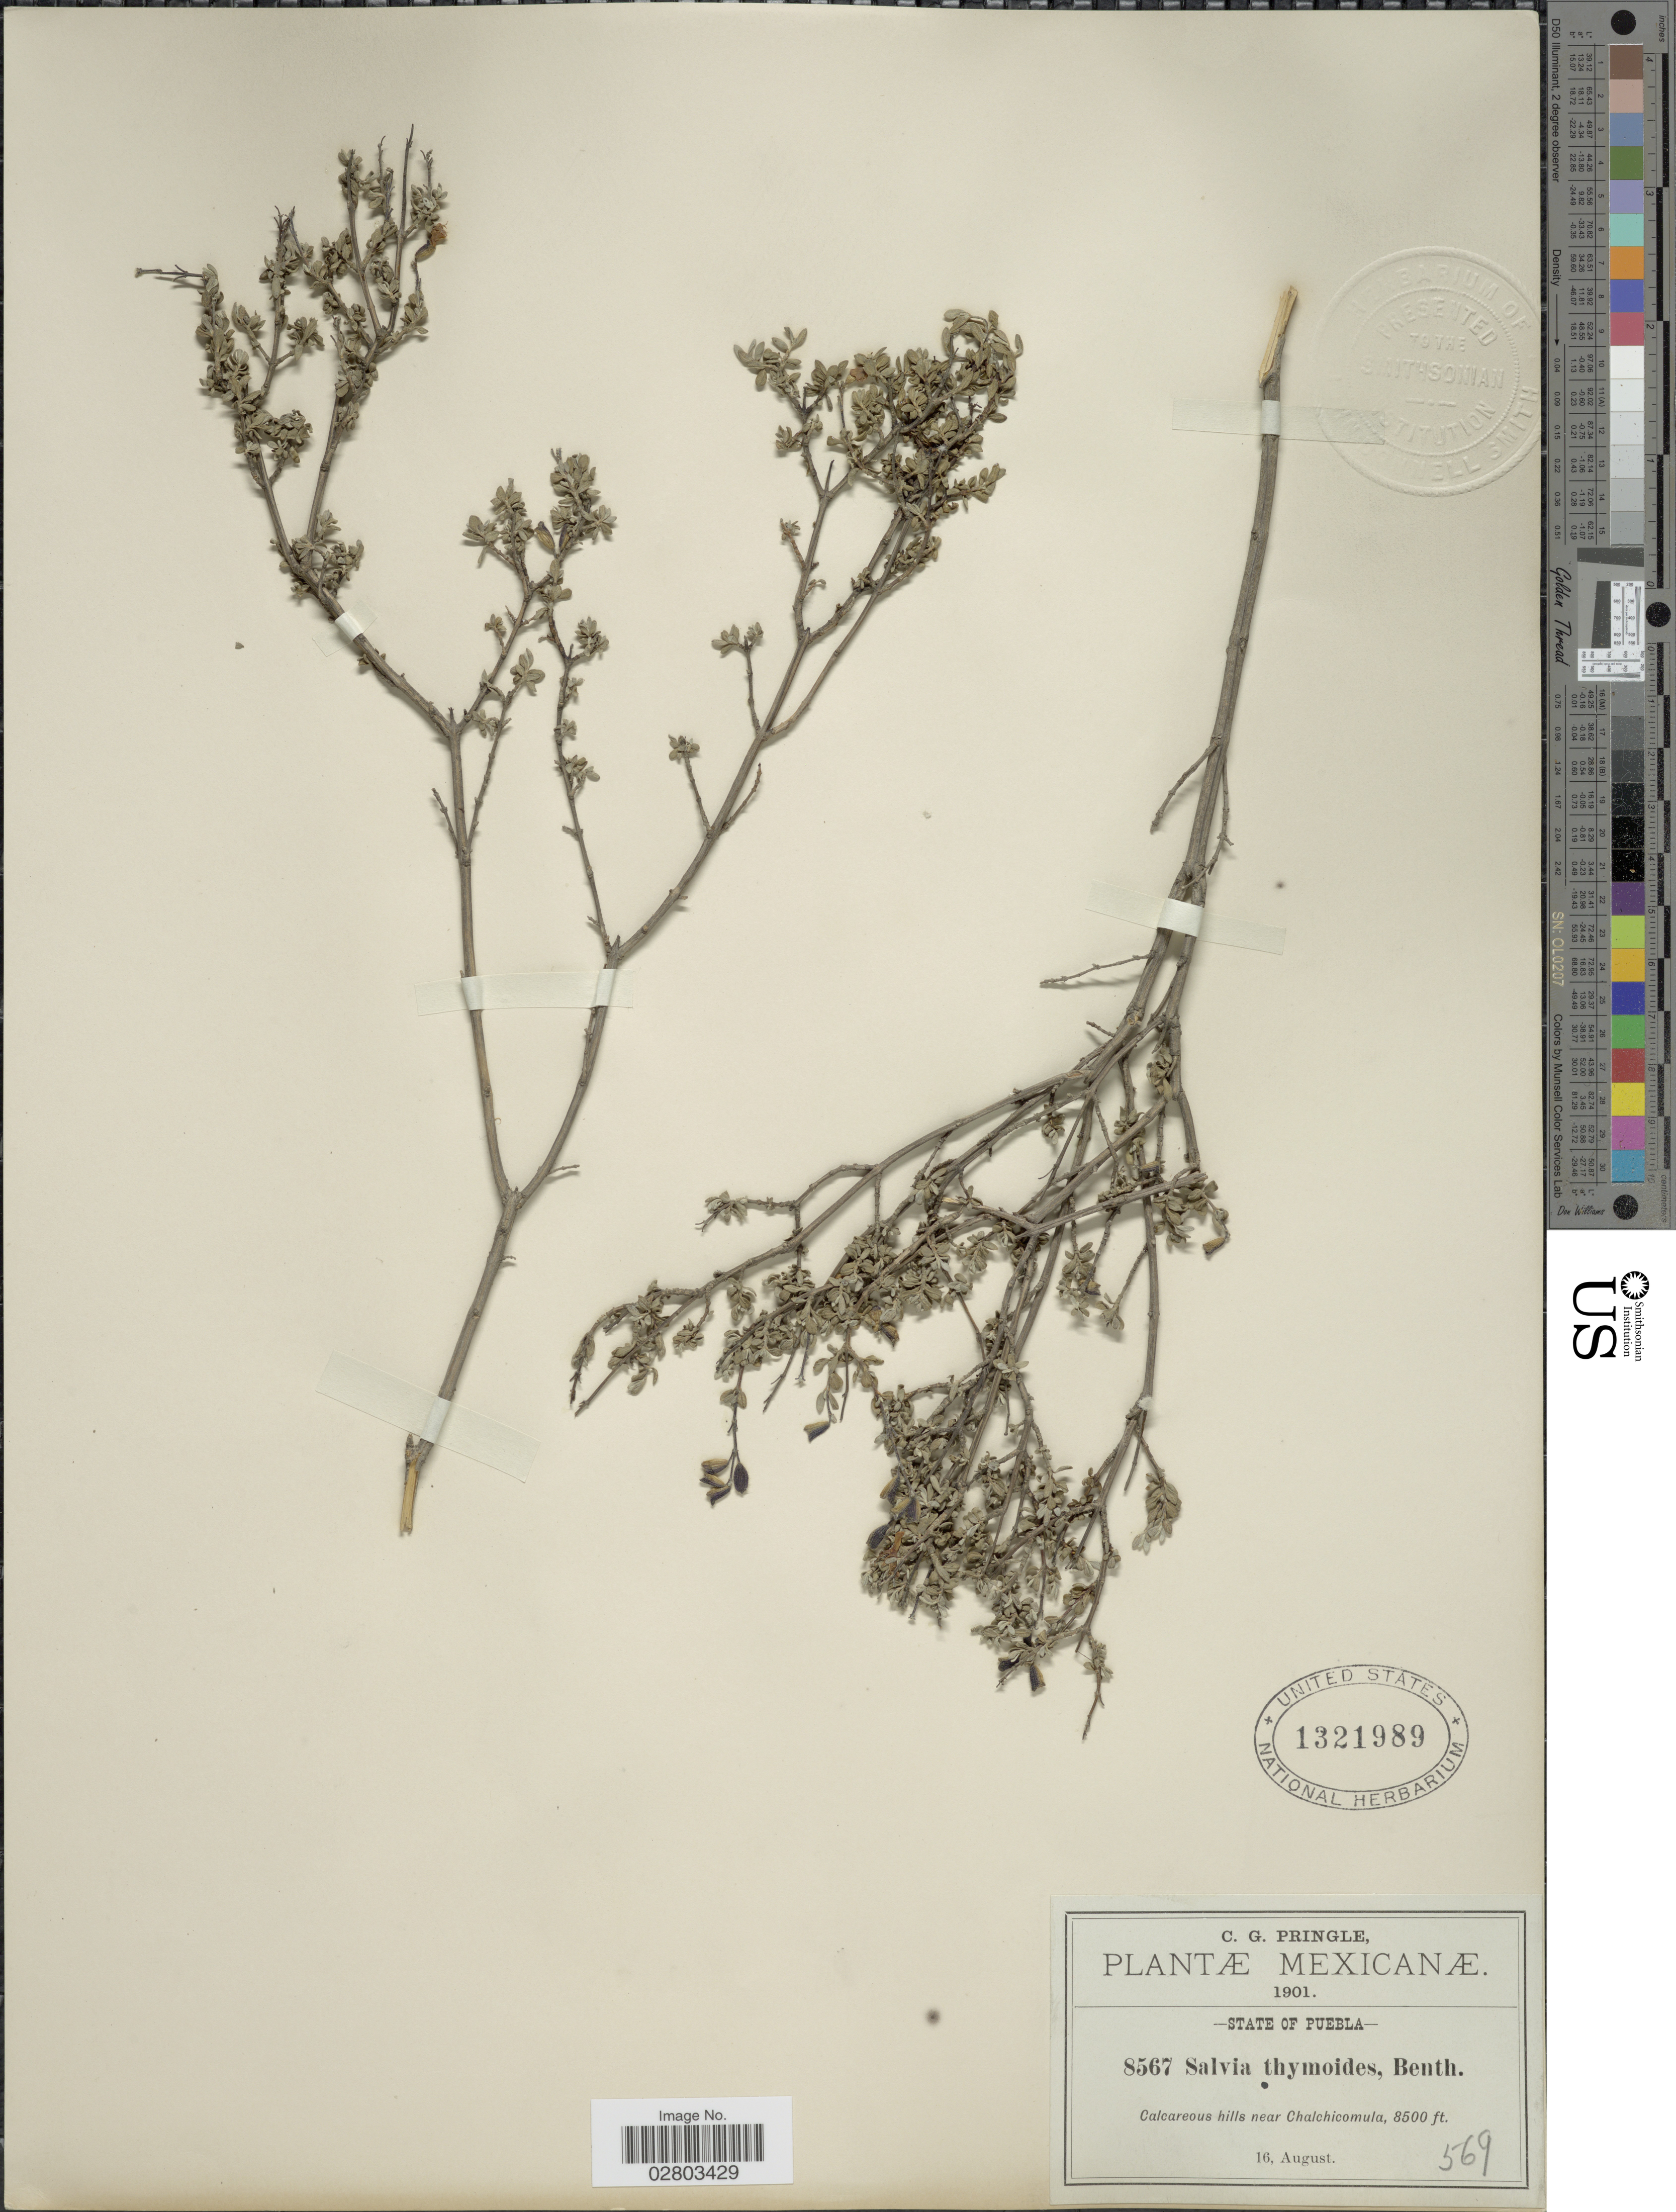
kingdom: Plantae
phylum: Tracheophyta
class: Magnoliopsida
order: Lamiales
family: Lamiaceae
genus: Salvia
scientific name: Salvia thymoides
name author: Benth.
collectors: C. G. Pringle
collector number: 8567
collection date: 1901-08-16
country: Mexico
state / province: Puebla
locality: Calcareous hills near Chalchicomula.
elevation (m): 2591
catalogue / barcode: US 1321989